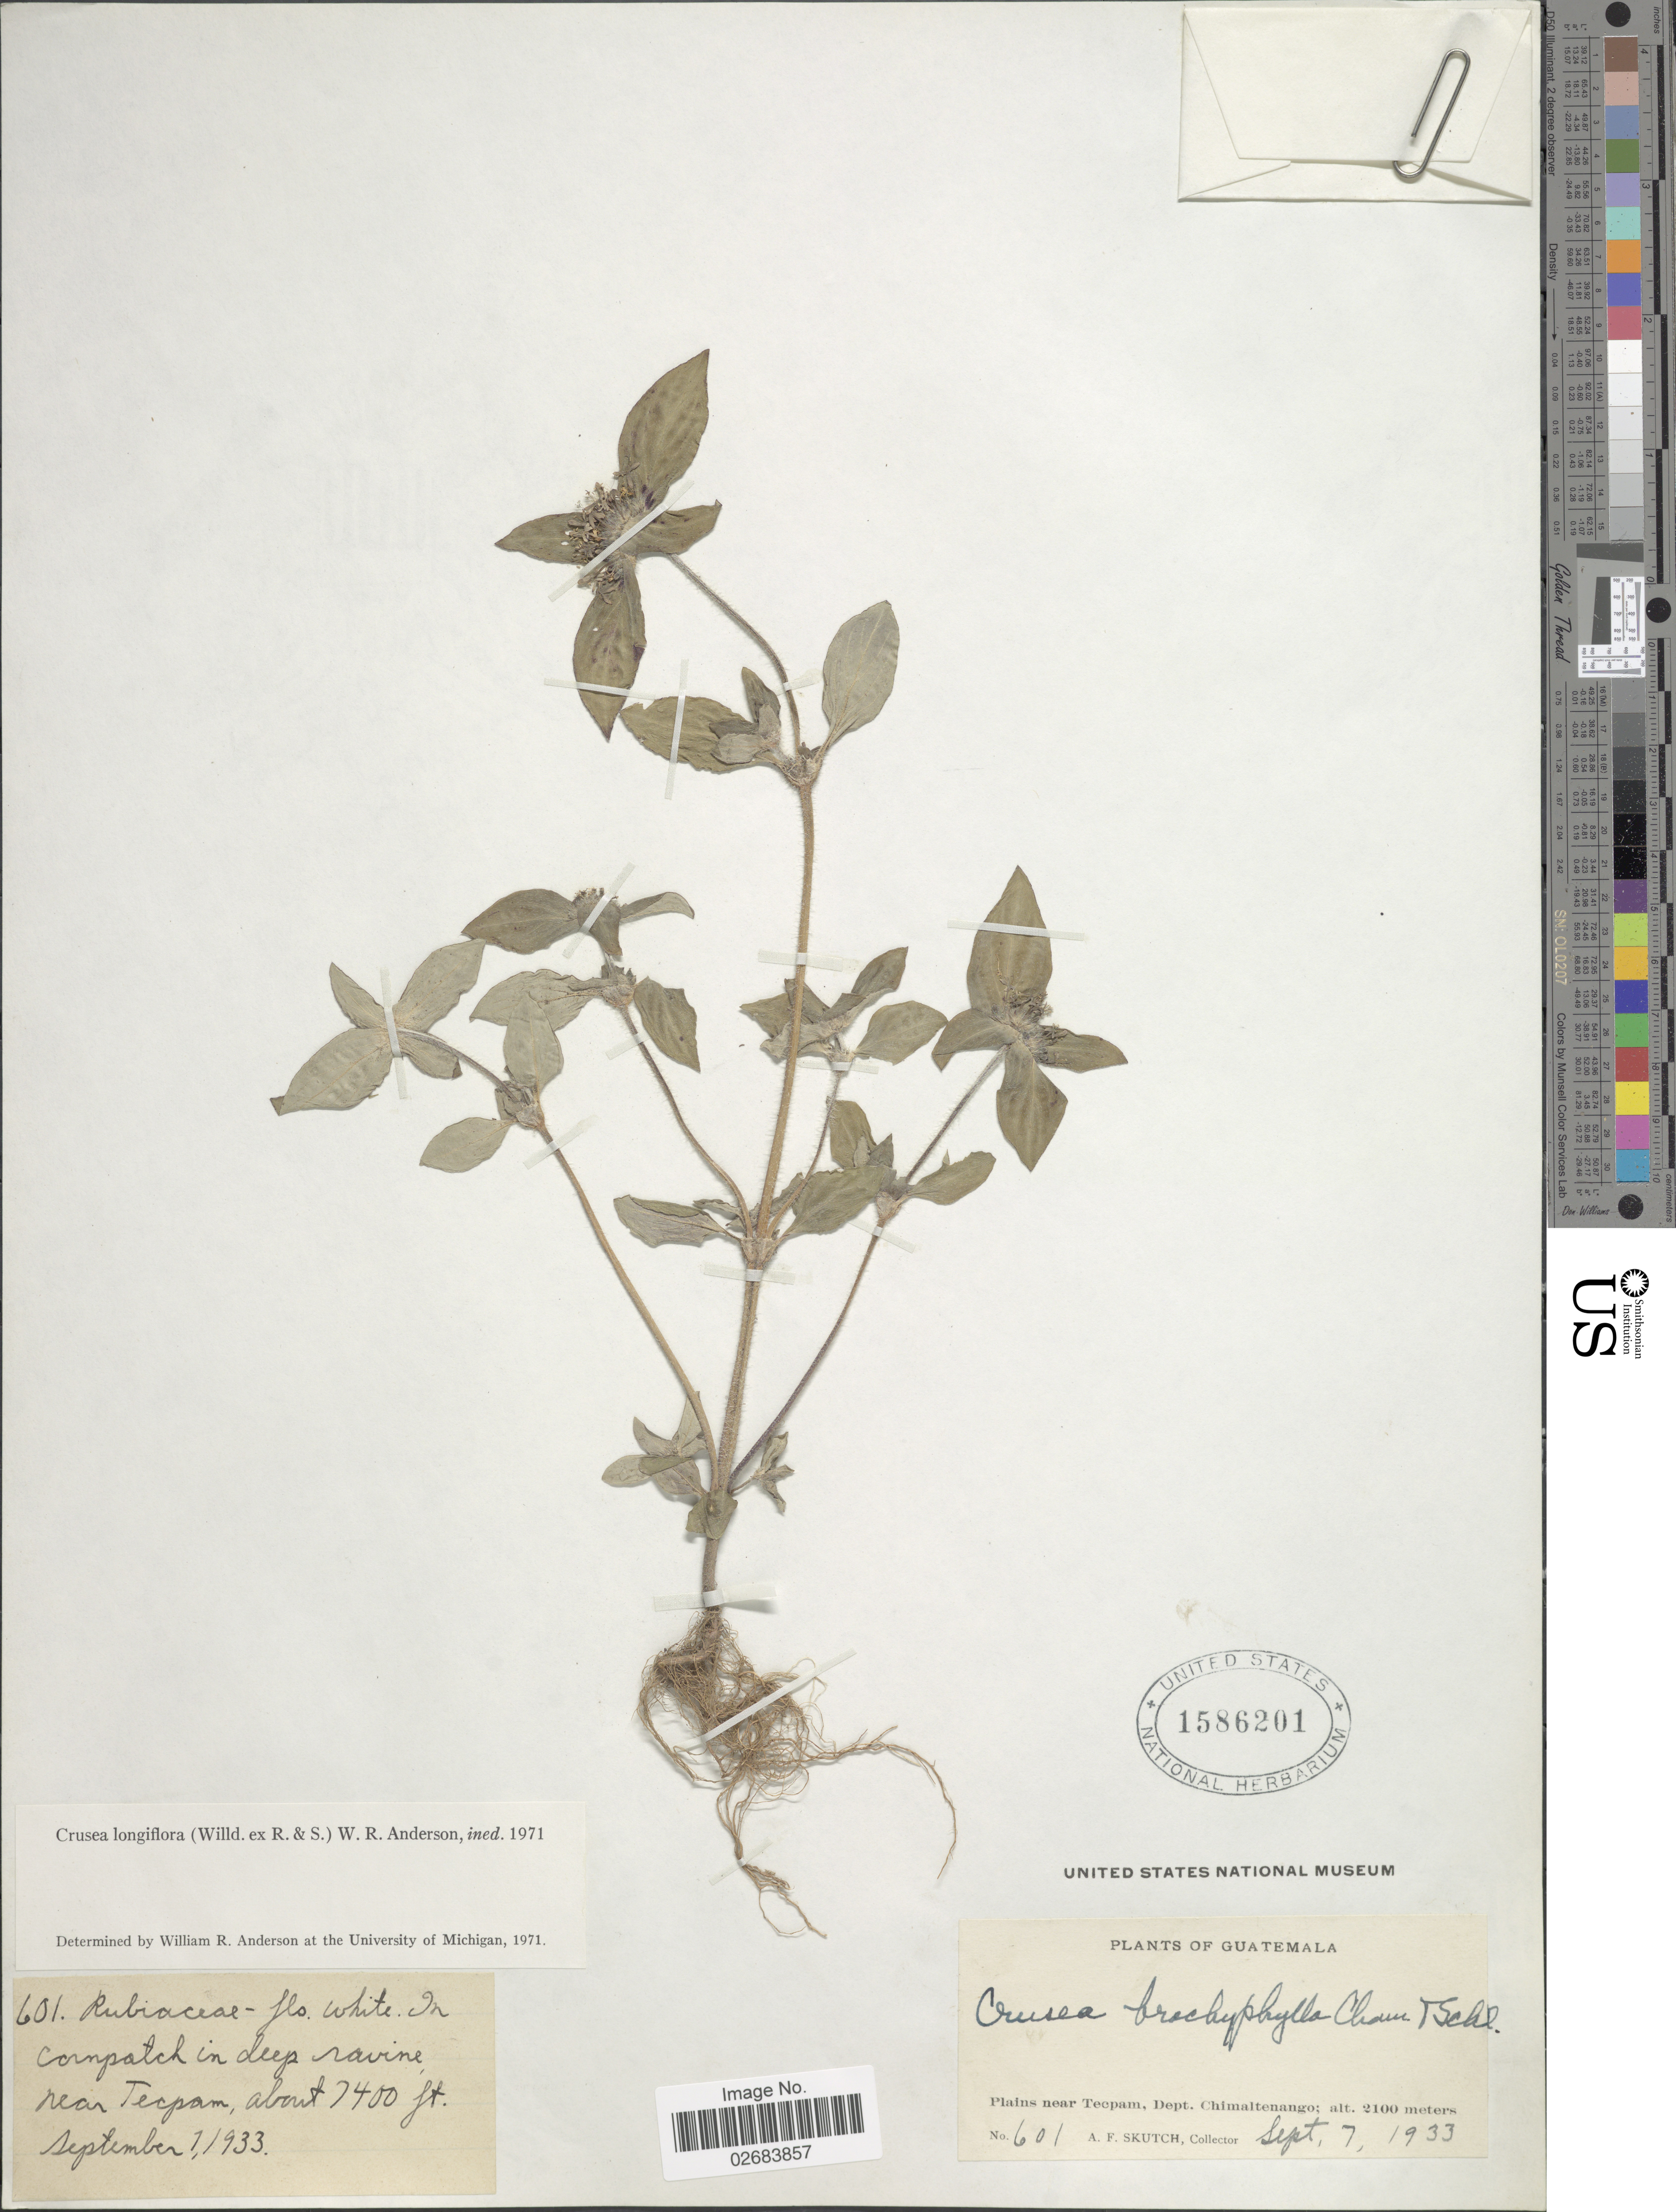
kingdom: Plantae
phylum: Tracheophyta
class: Magnoliopsida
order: Gentianales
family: Rubiaceae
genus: Crusea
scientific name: Crusea longiflora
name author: (Willd. ex Roem. & Schult.) W.R. Anderson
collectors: A. F. Skutch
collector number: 601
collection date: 1933-09-07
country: Guatemala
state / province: Chimaltenango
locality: Plains near Tecpan, cornpatch in deep ravine.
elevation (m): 2100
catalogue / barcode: US 1586201